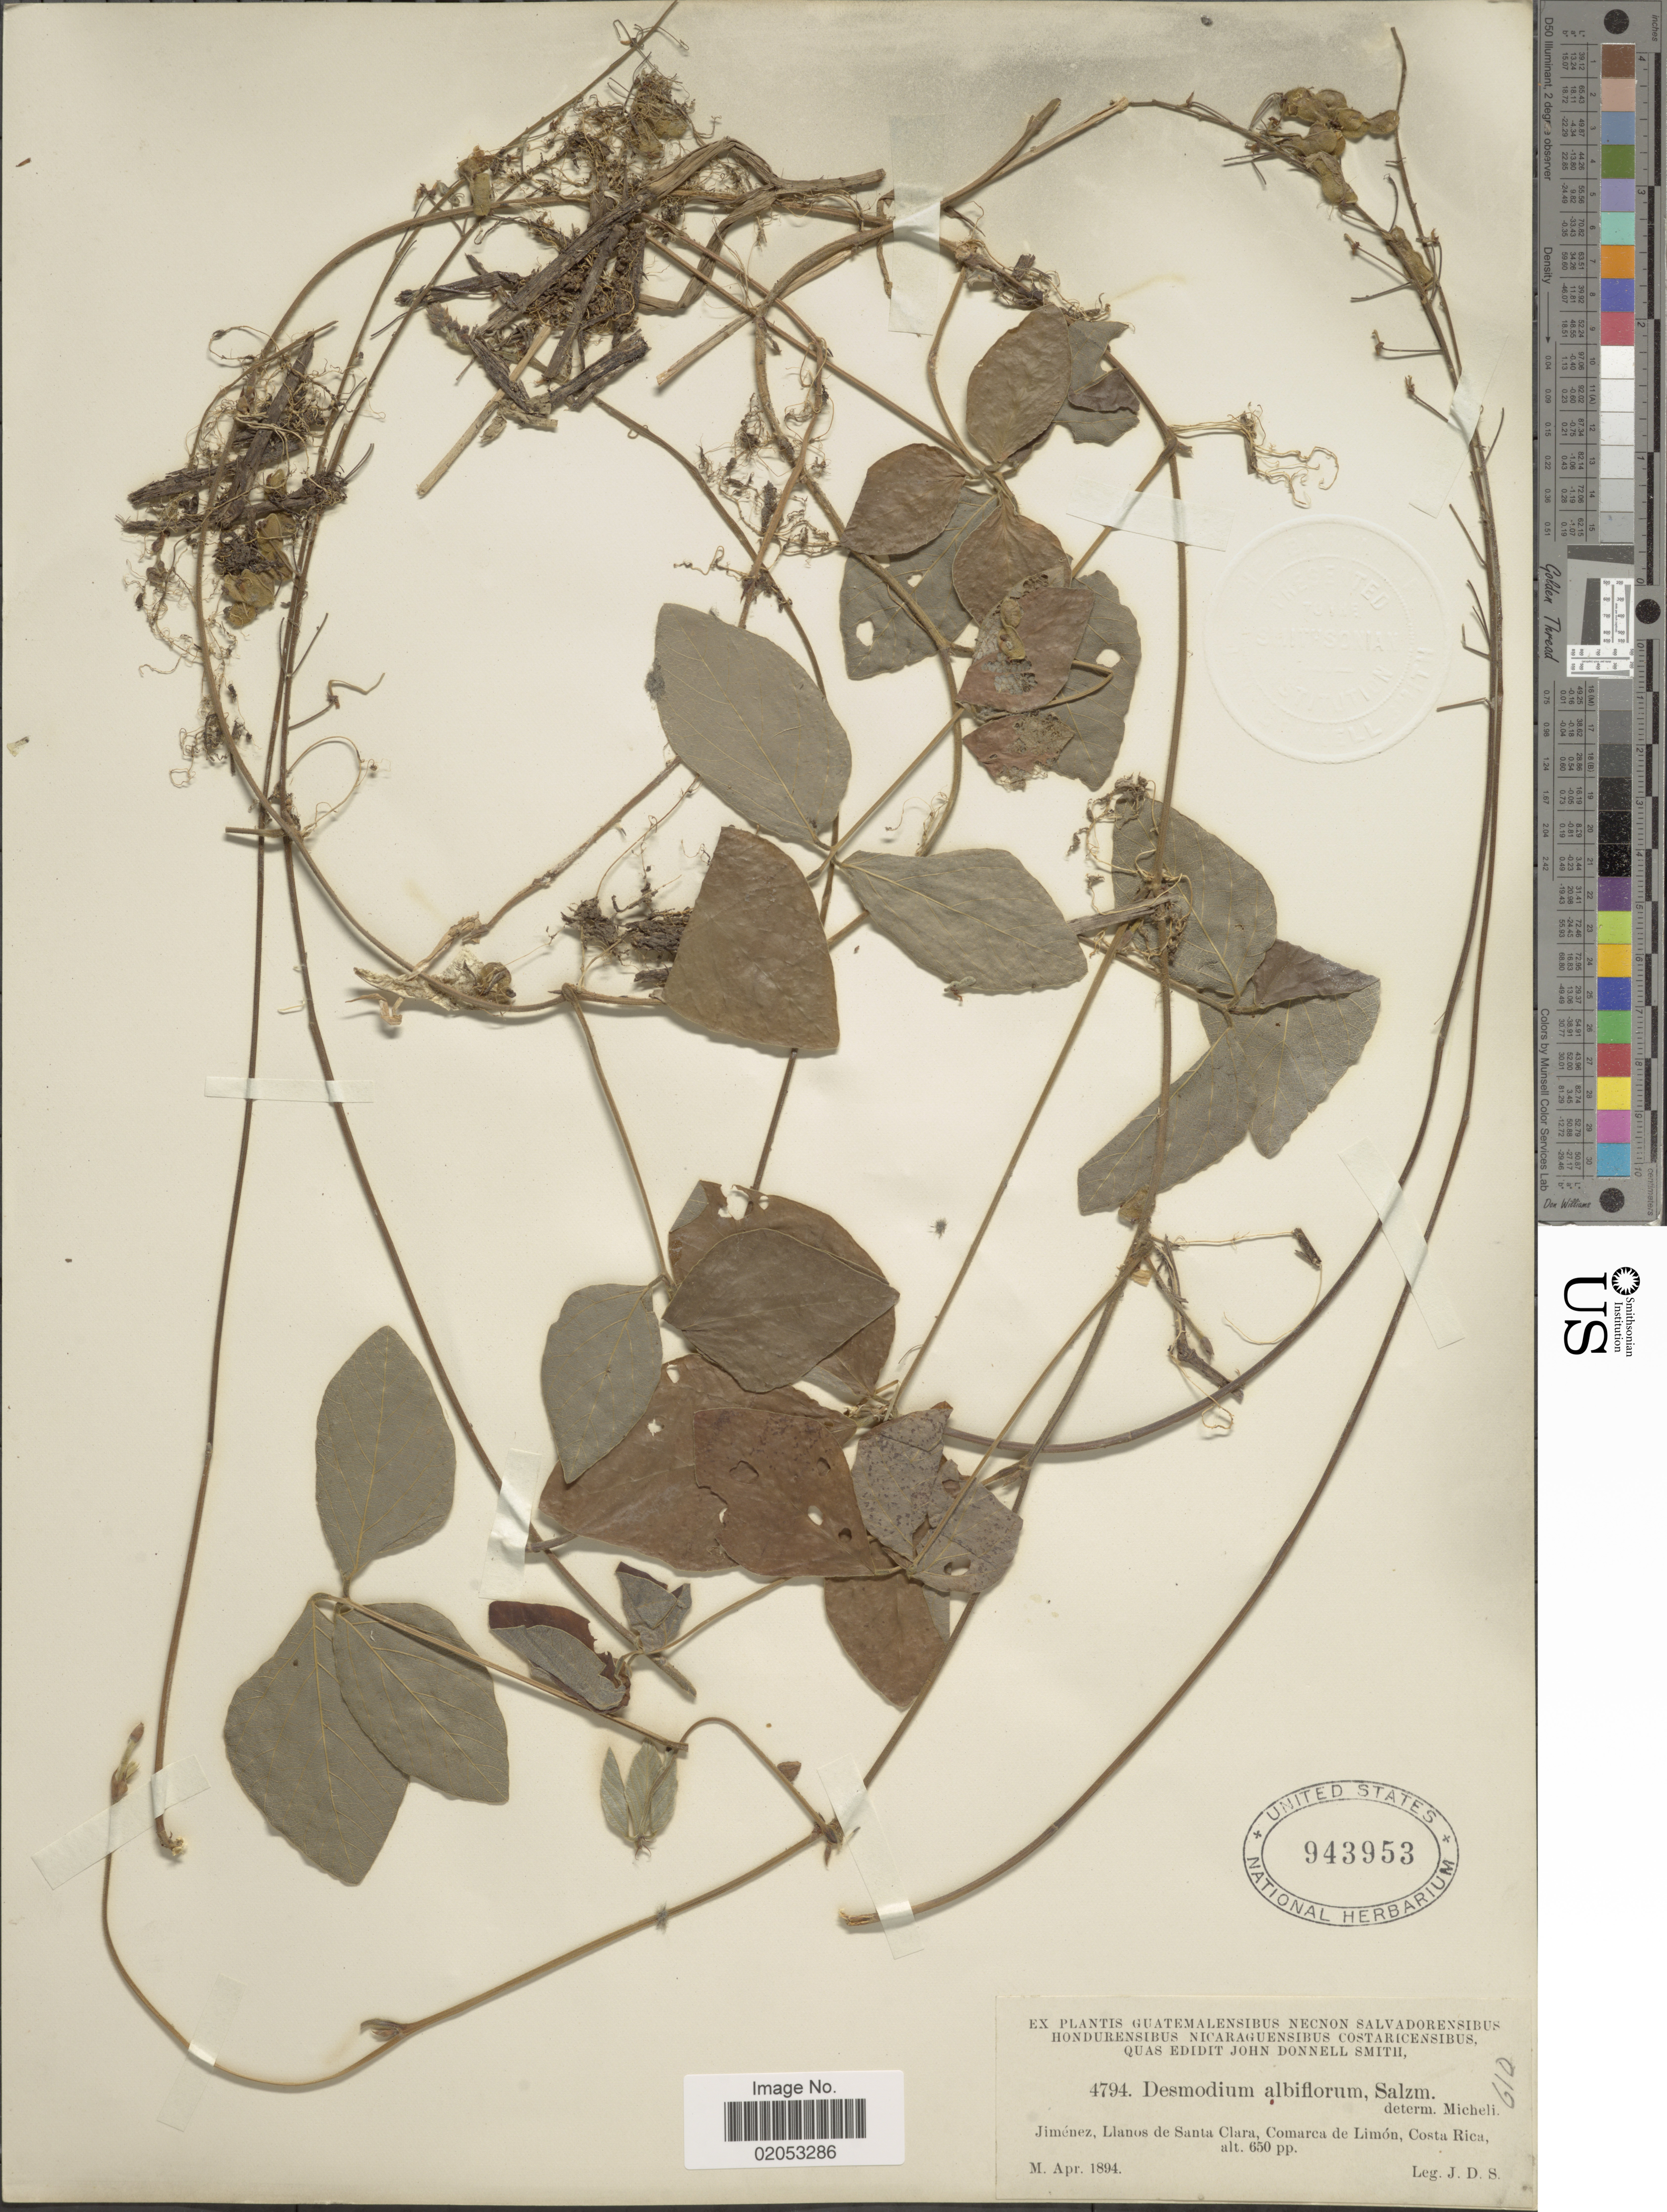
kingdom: Plantae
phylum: Tracheophyta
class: Magnoliopsida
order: Fabales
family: Fabaceae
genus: Desmodium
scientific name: Desmodium affine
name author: Schltdl.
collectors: J. Donnell Smith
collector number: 4794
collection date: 1894-04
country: Costa Rica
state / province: Limón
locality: Jimenez, llanos de Santa Clara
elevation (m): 198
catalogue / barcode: US 943953